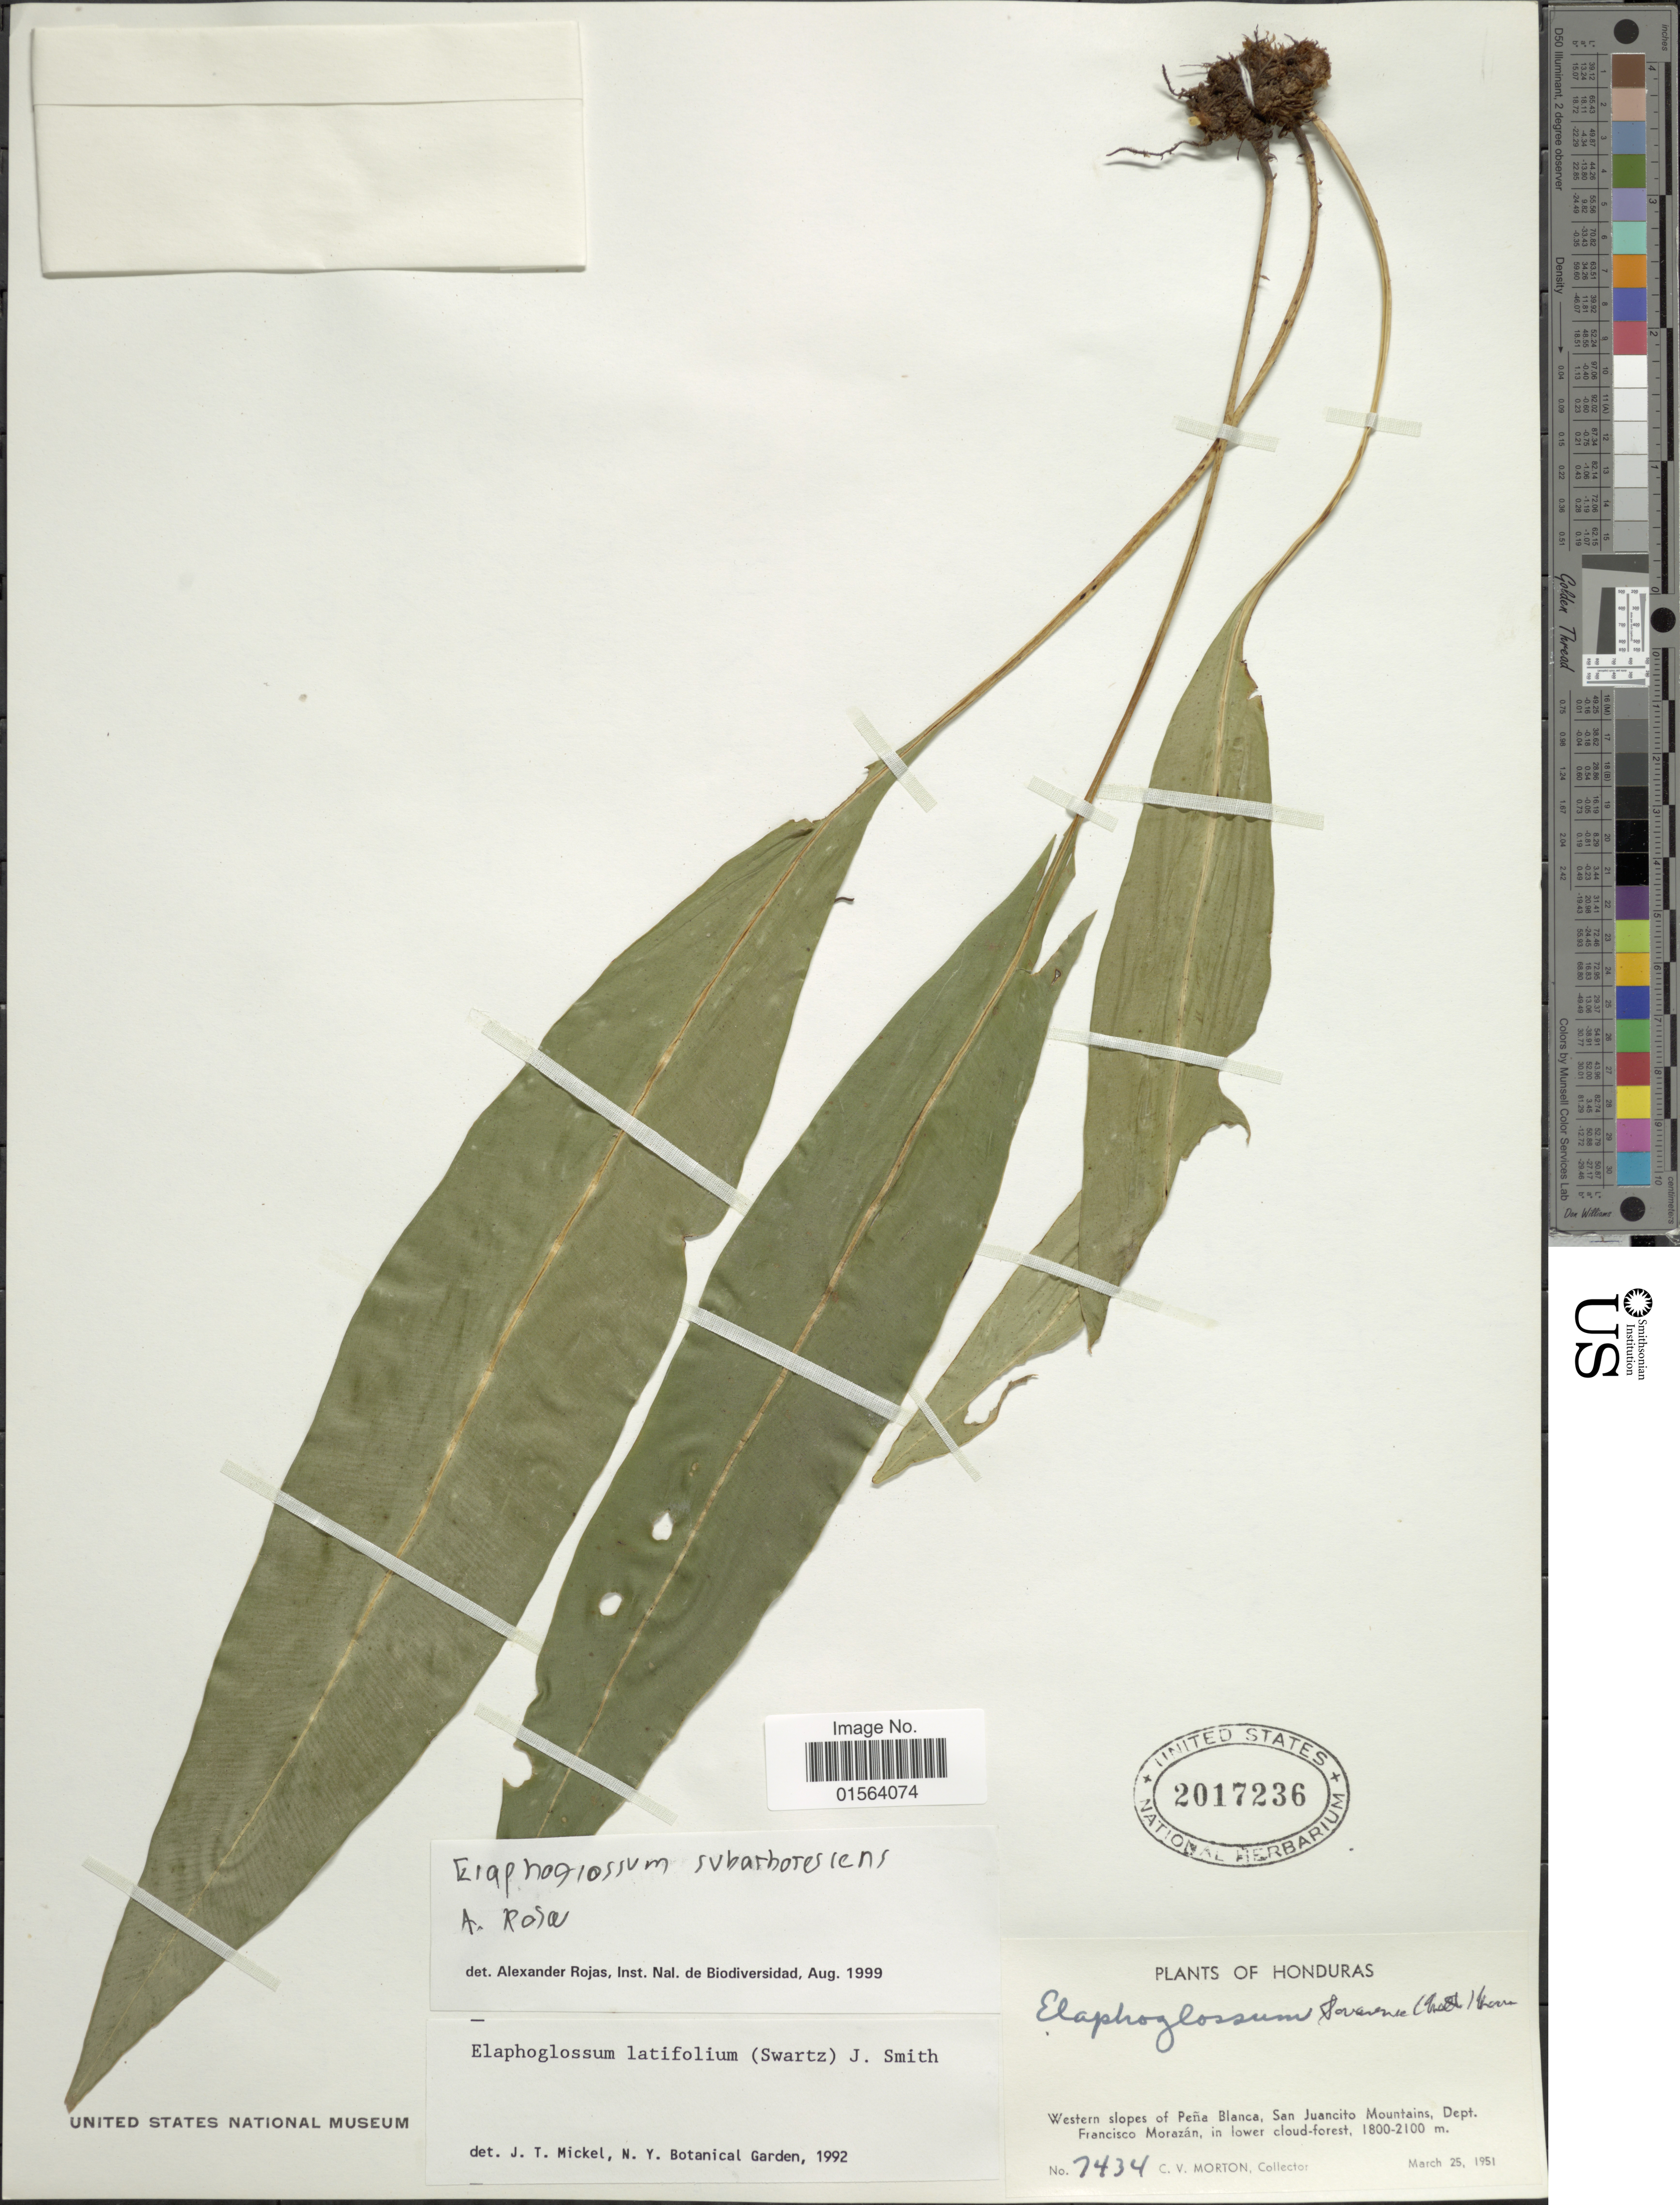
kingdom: Plantae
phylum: Tracheophyta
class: Polypodiopsida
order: Polypodiales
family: Dryopteridaceae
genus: Elaphoglossum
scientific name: Elaphoglossum latifolium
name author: (Sw.) J. Sm.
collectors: C. V. Morton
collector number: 7434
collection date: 1951-03-25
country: Honduras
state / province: Fco. Morazán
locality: Western slopes of Pena Blanca, San Juancito Mountains, Dept. Francisco Morazan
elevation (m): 1800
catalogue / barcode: US 2017236